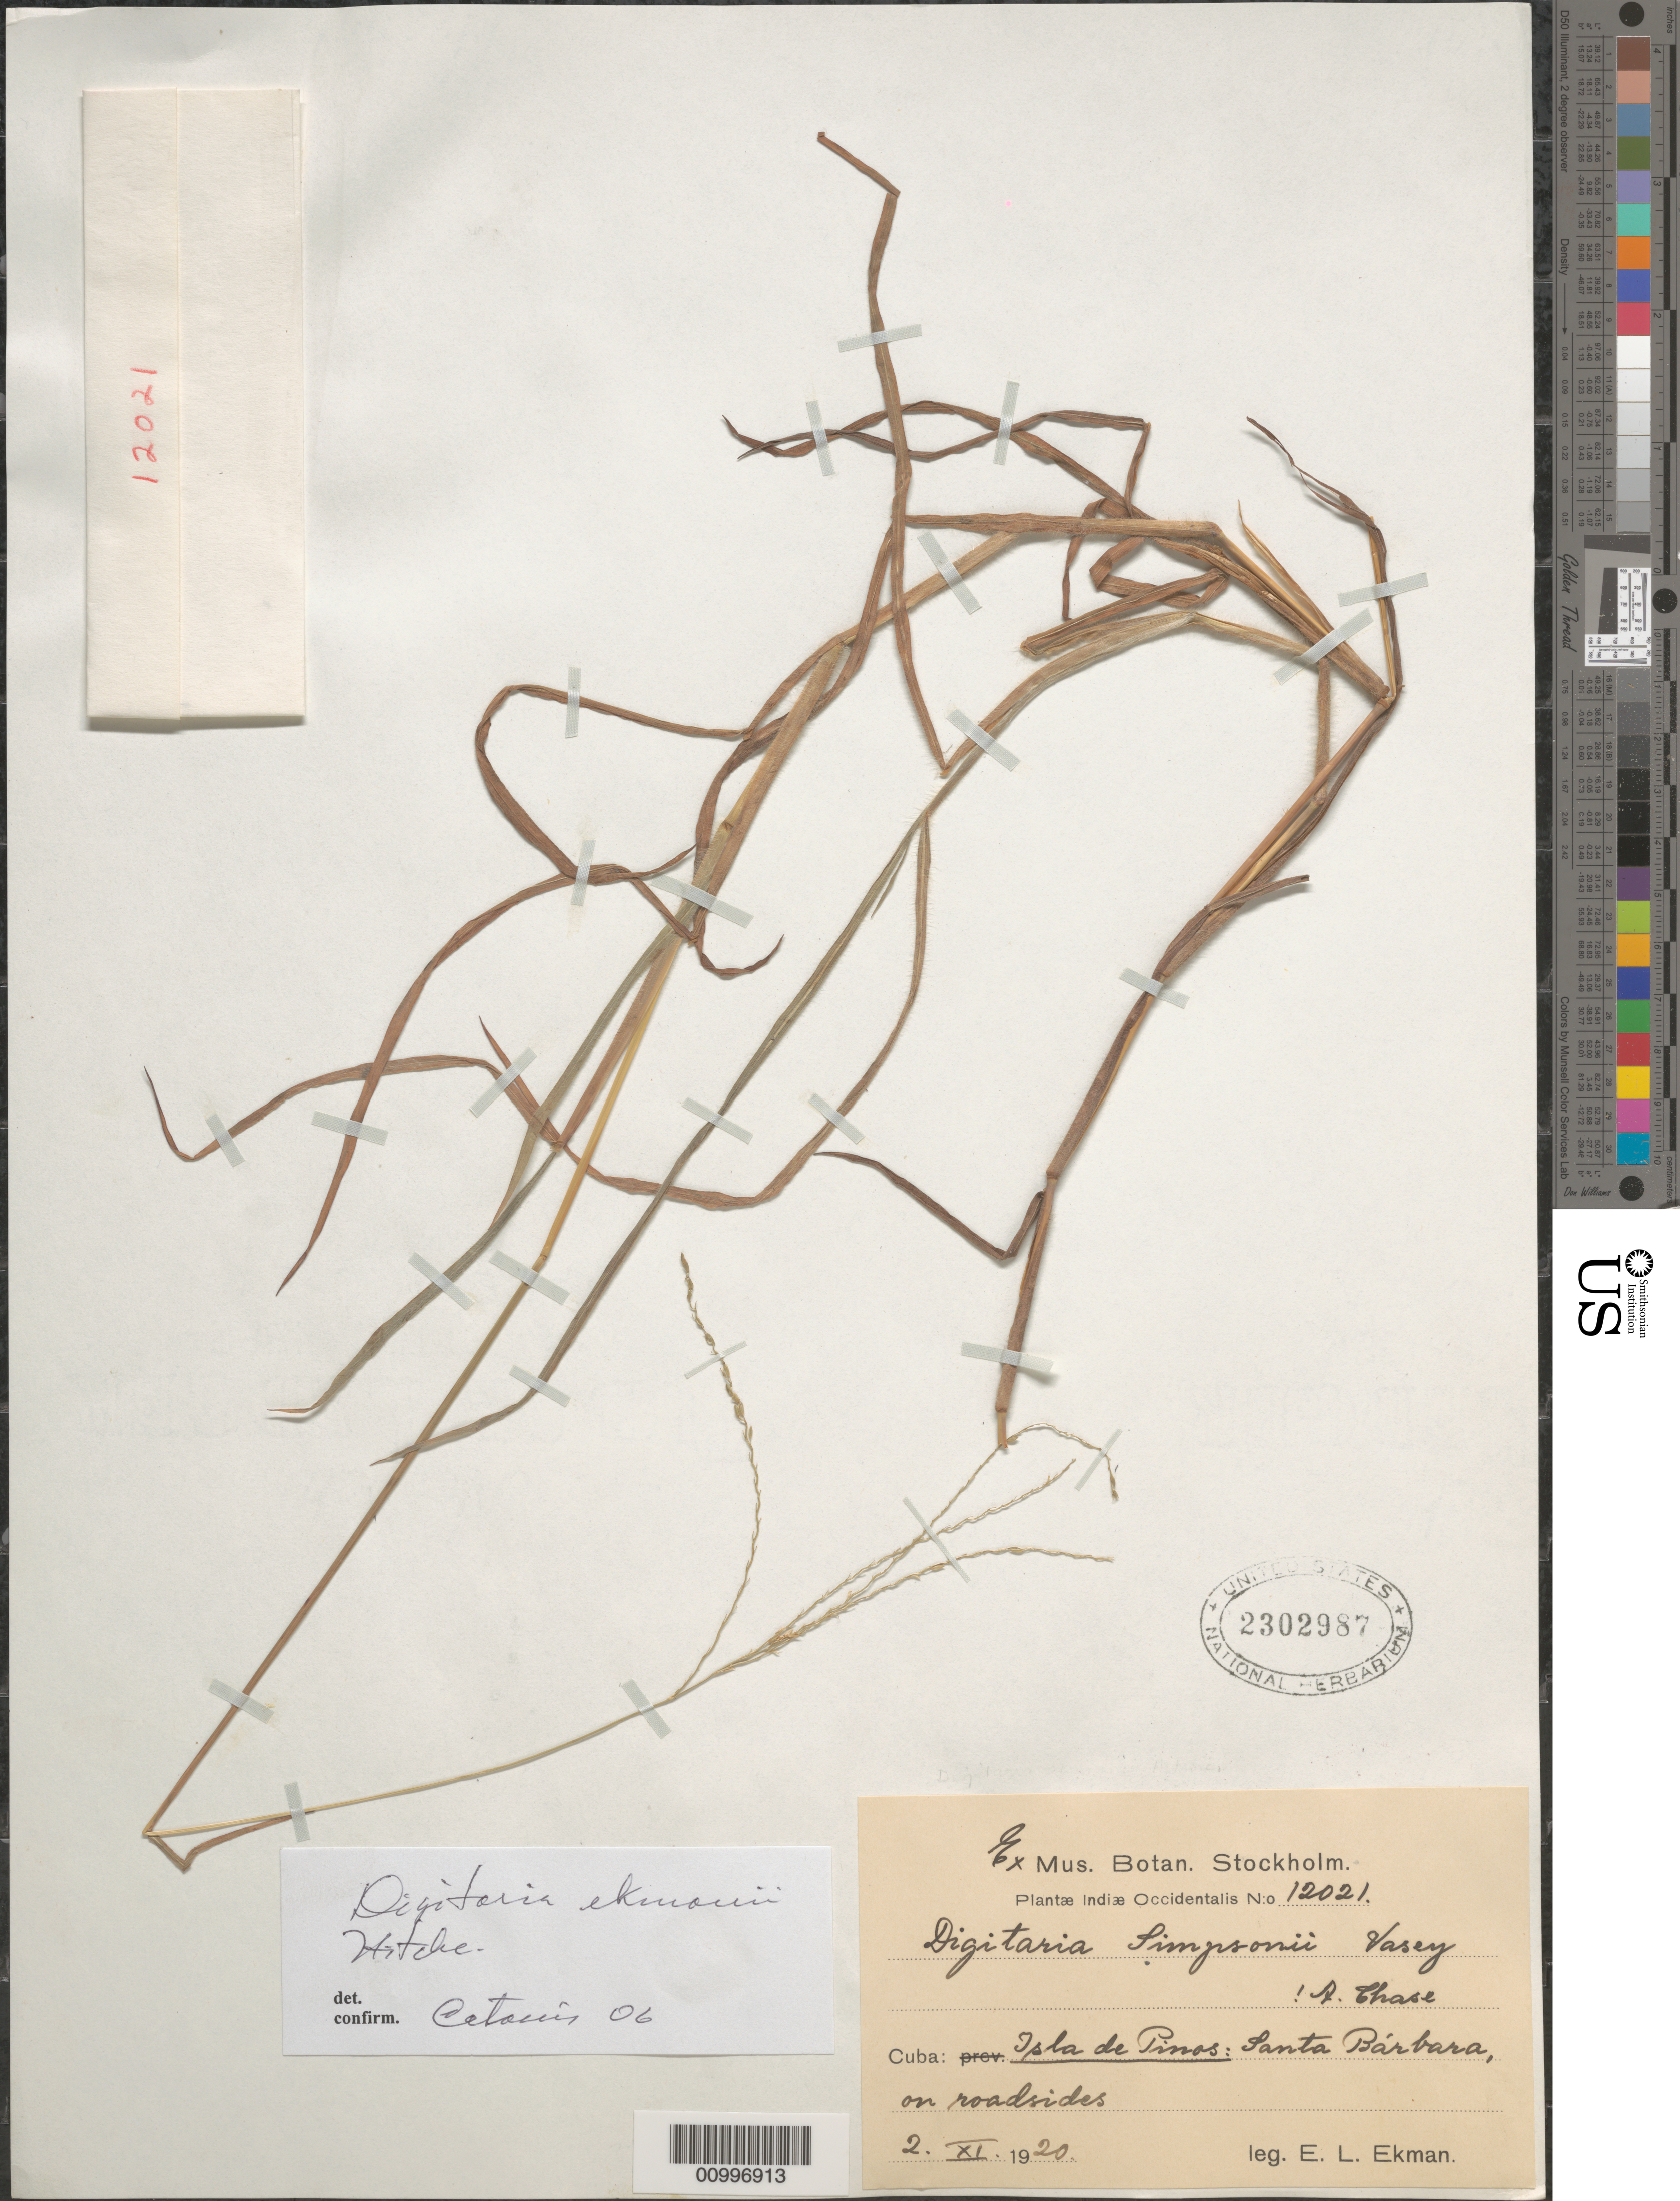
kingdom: Plantae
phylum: Tracheophyta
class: Liliopsida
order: Poales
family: Poaceae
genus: Digitaria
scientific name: Digitaria ekmanii var. ekmanii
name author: Hitchc.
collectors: E. L. Ekman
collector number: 12021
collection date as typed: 02 Nov 1920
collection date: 1920-11-02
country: Cuba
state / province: Isla de la Juventud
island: Isla de la Juventud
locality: [Isle of Pines], Santa Barbara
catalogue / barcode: US 2302987